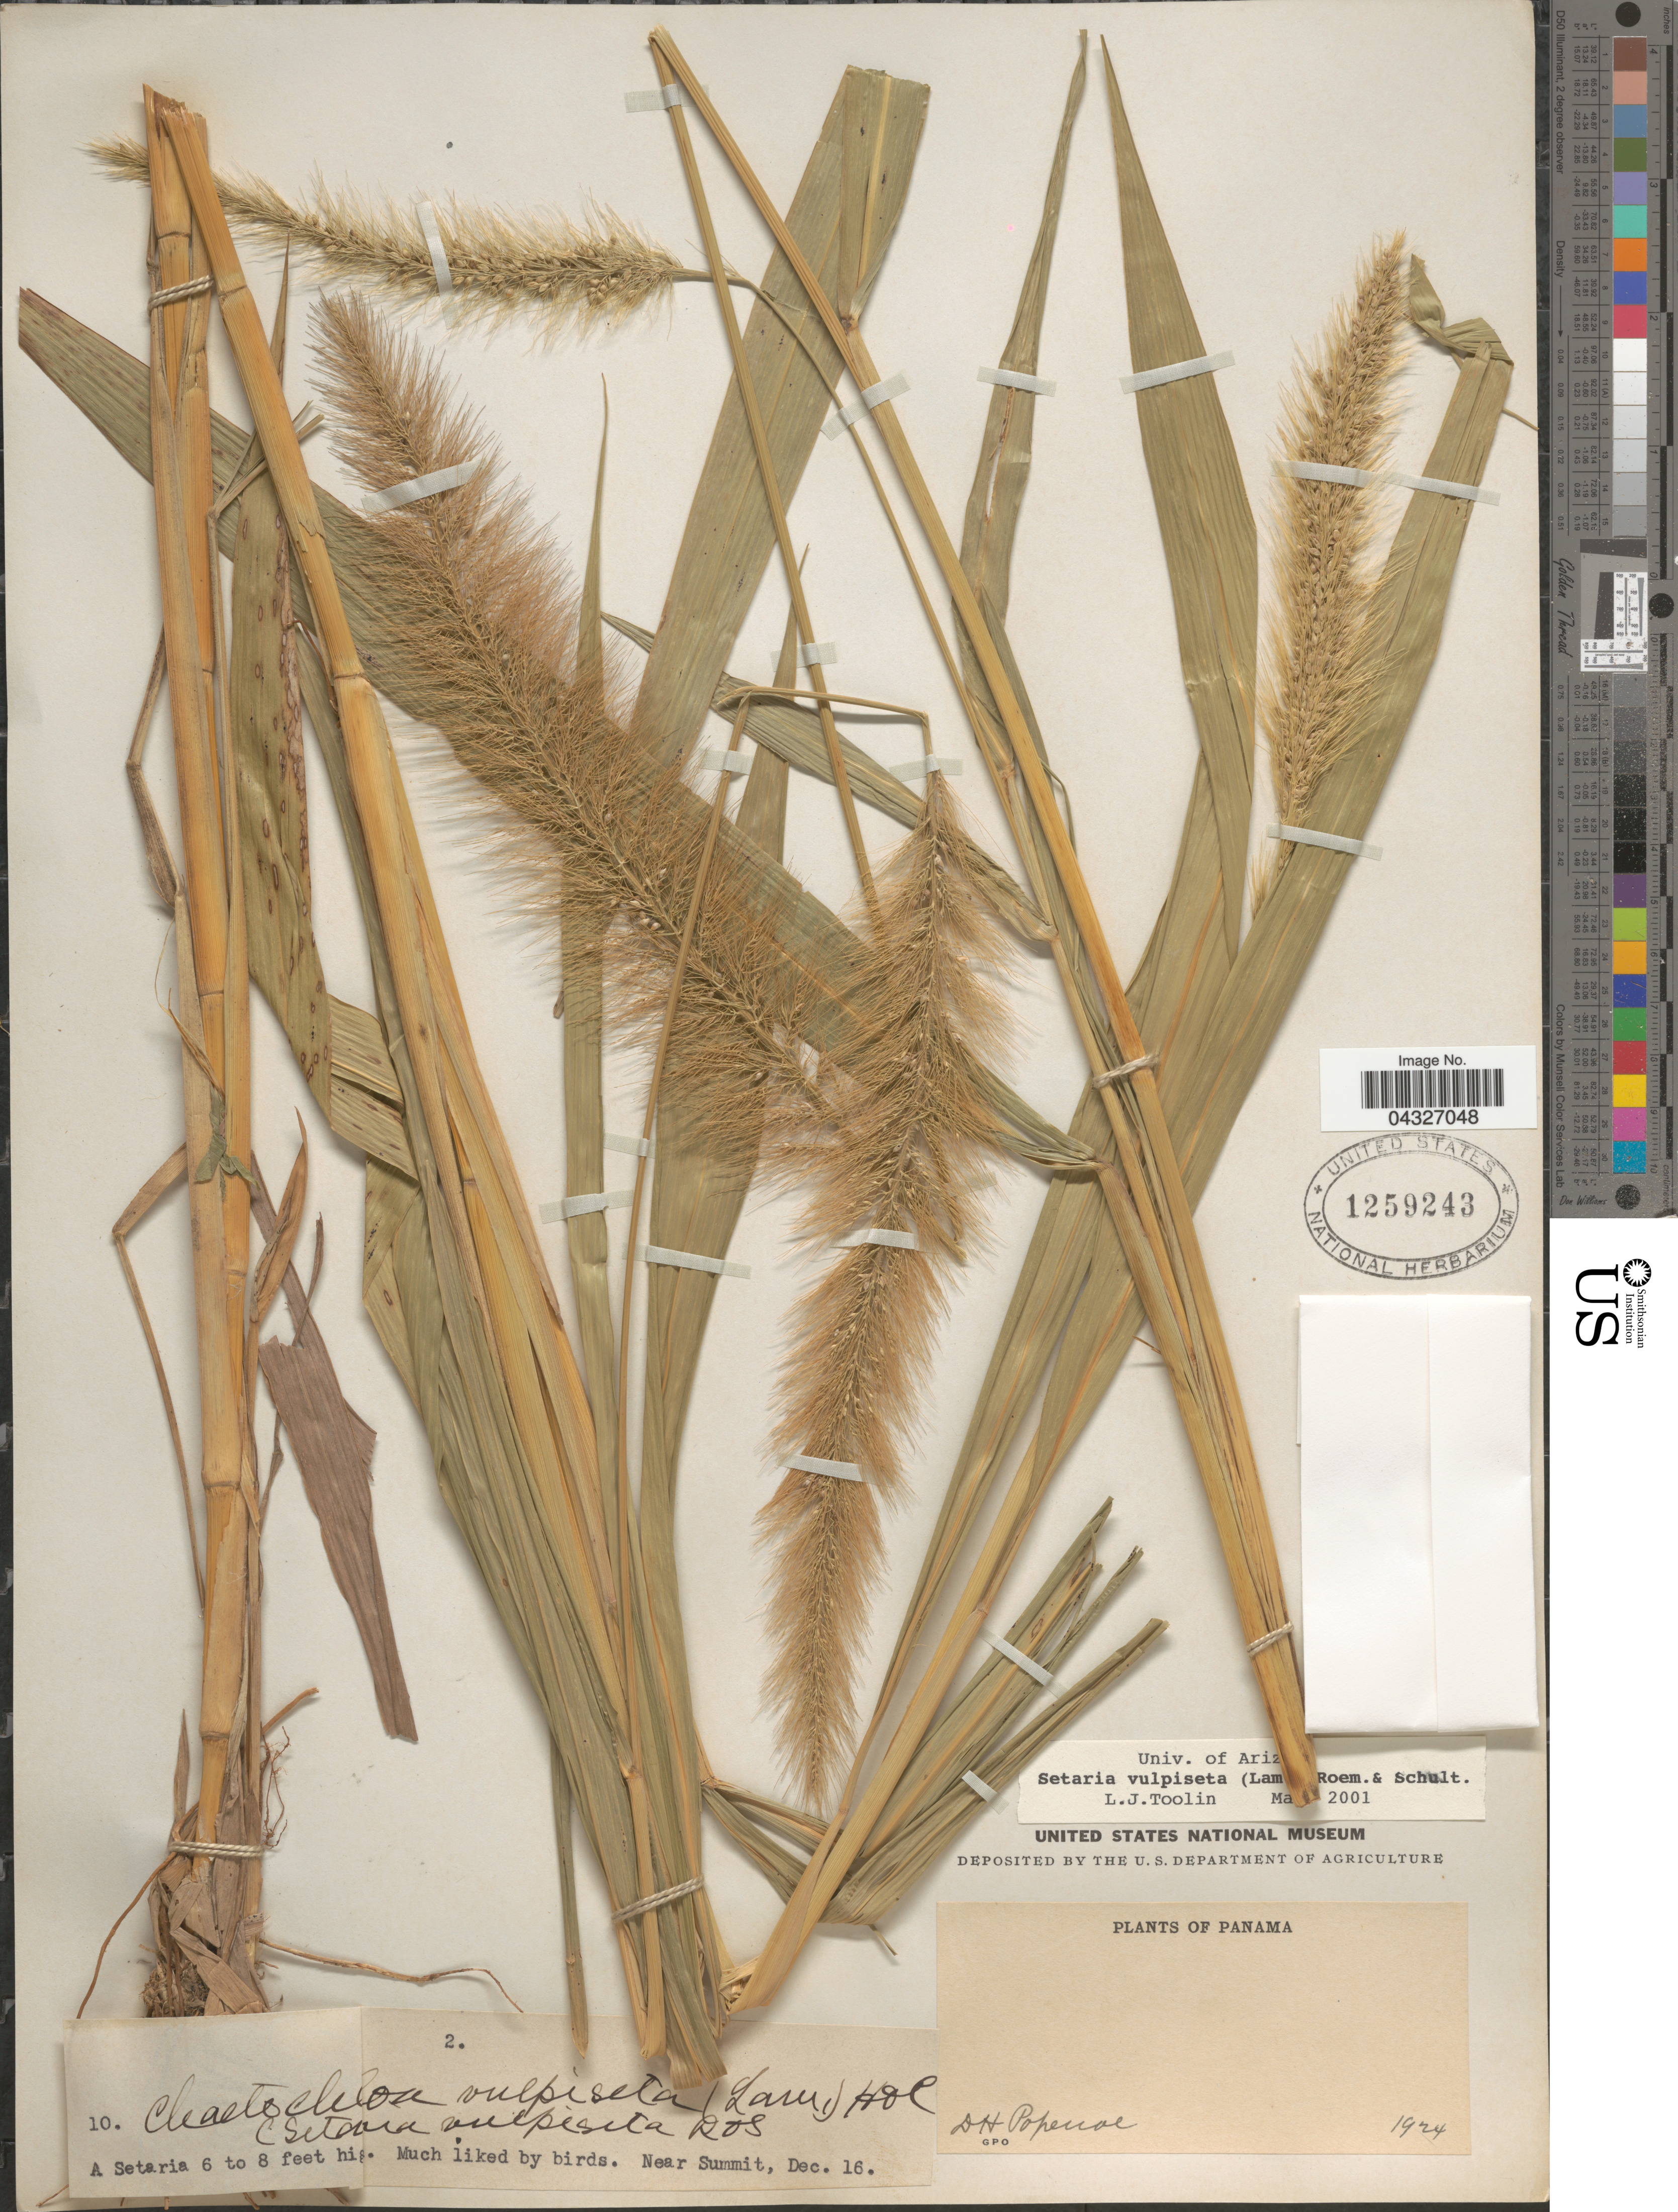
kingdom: Plantae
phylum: Tracheophyta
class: Liliopsida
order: Poales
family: Poaceae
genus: Setaria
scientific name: Setaria vulpiseta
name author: (Lam.) Roem. & Schult.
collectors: D. Popenoe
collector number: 10/2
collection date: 1924-12-16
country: Panama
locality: Near Summit.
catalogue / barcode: US 1259243